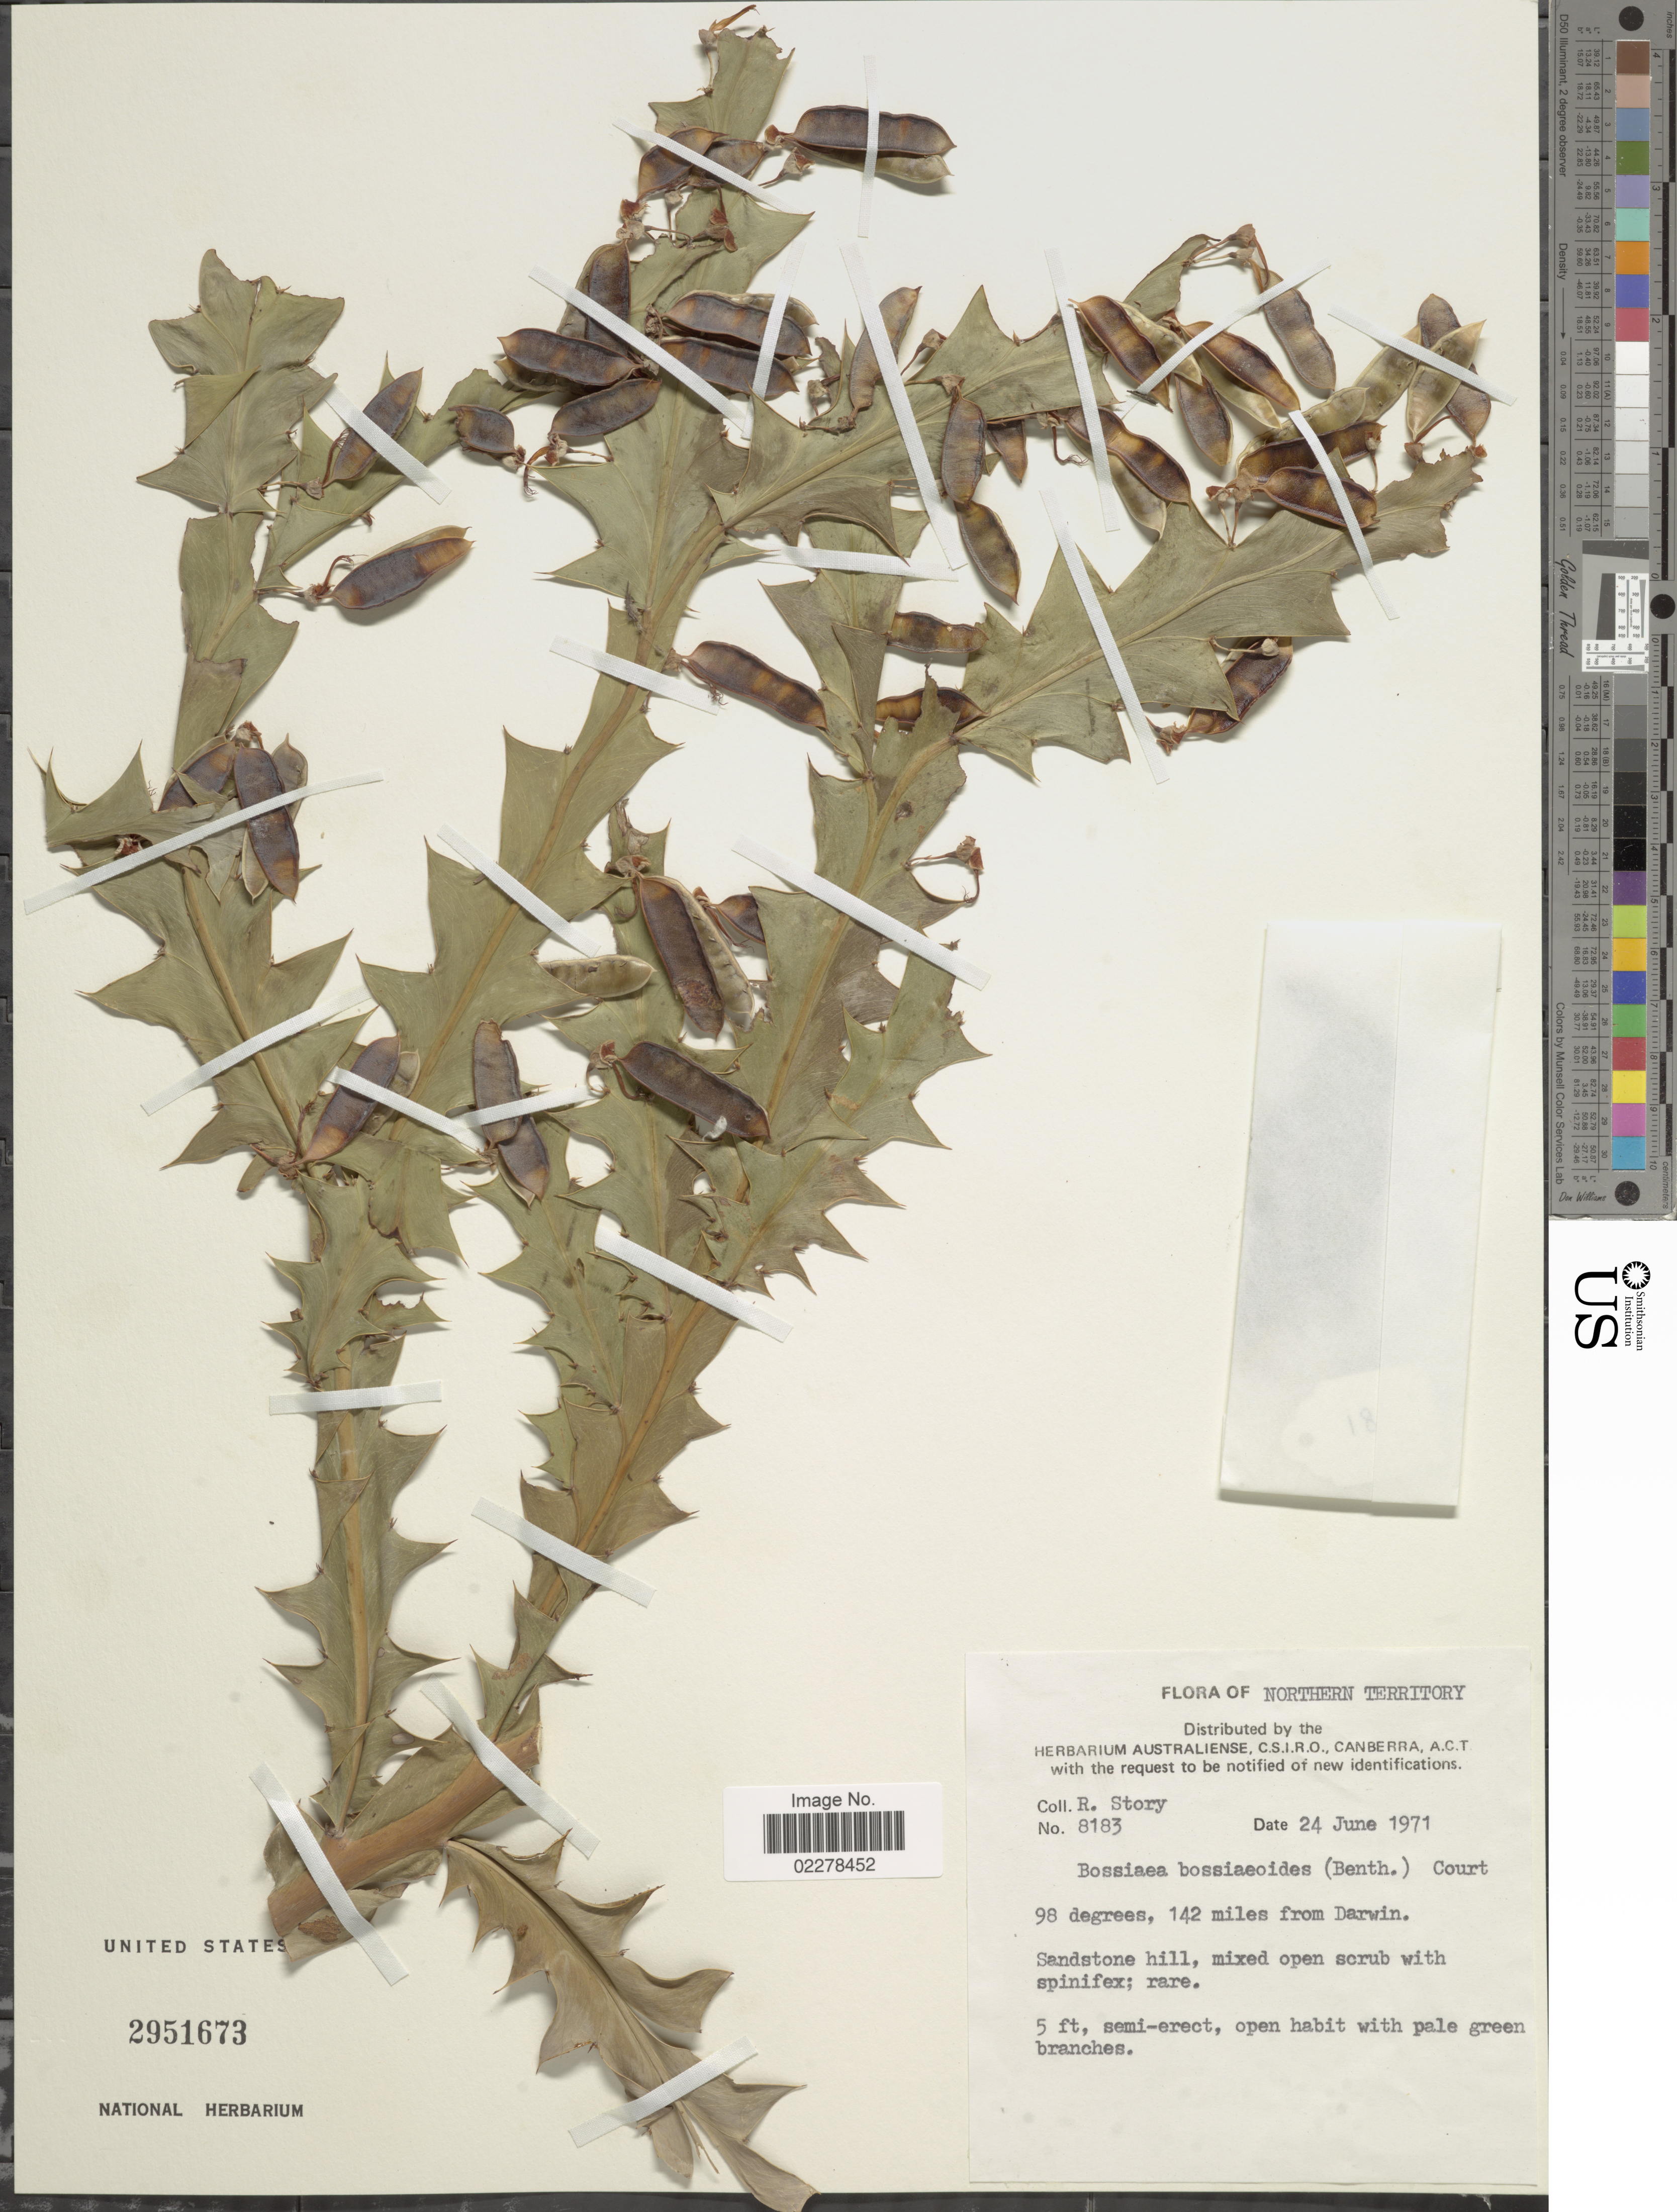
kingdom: Plantae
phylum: Tracheophyta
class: Magnoliopsida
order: Fabales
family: Fabaceae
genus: Bossiaea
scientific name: Bossiaea bossiaeoides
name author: (Benth.) Court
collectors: R. Story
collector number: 8183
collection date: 1971-06-24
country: Australia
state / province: Northern Territory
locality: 98 degress, 142 miles from Darwin.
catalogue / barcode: US 2951673